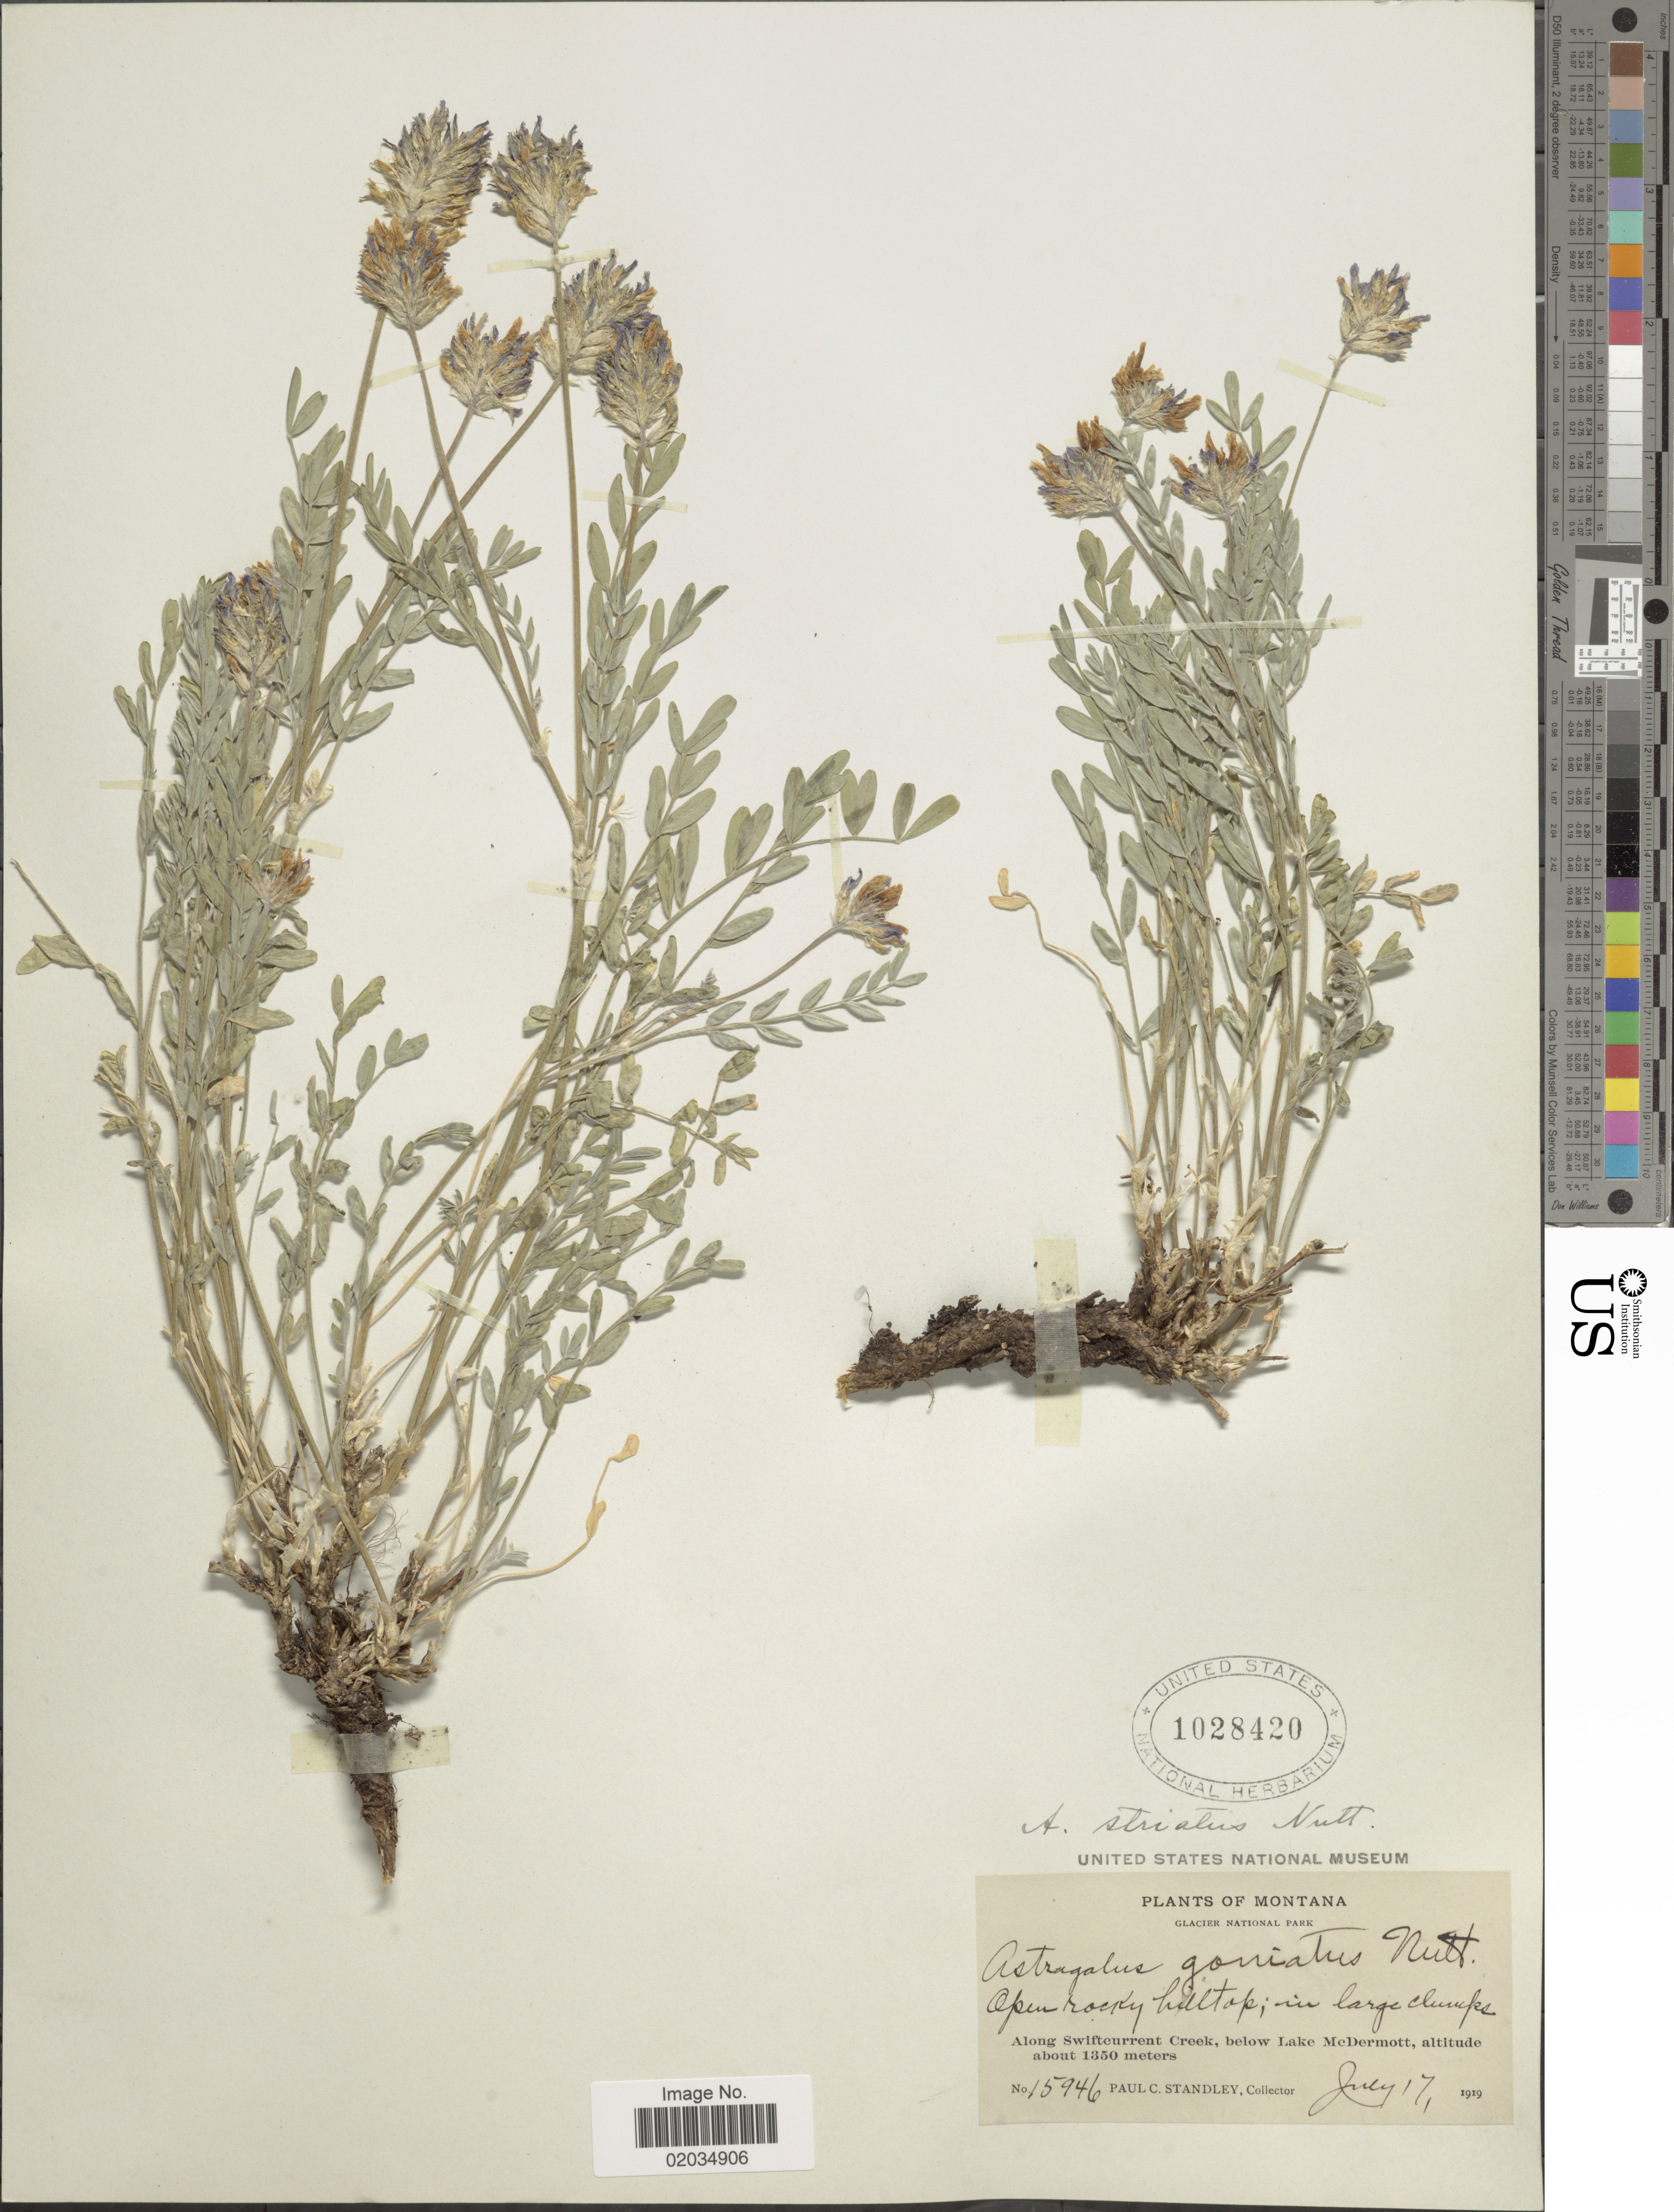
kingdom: Plantae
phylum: Tracheophyta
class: Magnoliopsida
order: Fabales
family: Fabaceae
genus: Astragalus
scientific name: Astragalus striatus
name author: Nutt.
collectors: P. C. Standley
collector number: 15946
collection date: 1919-07-17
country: United States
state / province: Montana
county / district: Glacier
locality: Glacier National Park, along Swiftcurrent Creek, below Lake McDermott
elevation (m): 1350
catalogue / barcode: US 1028420